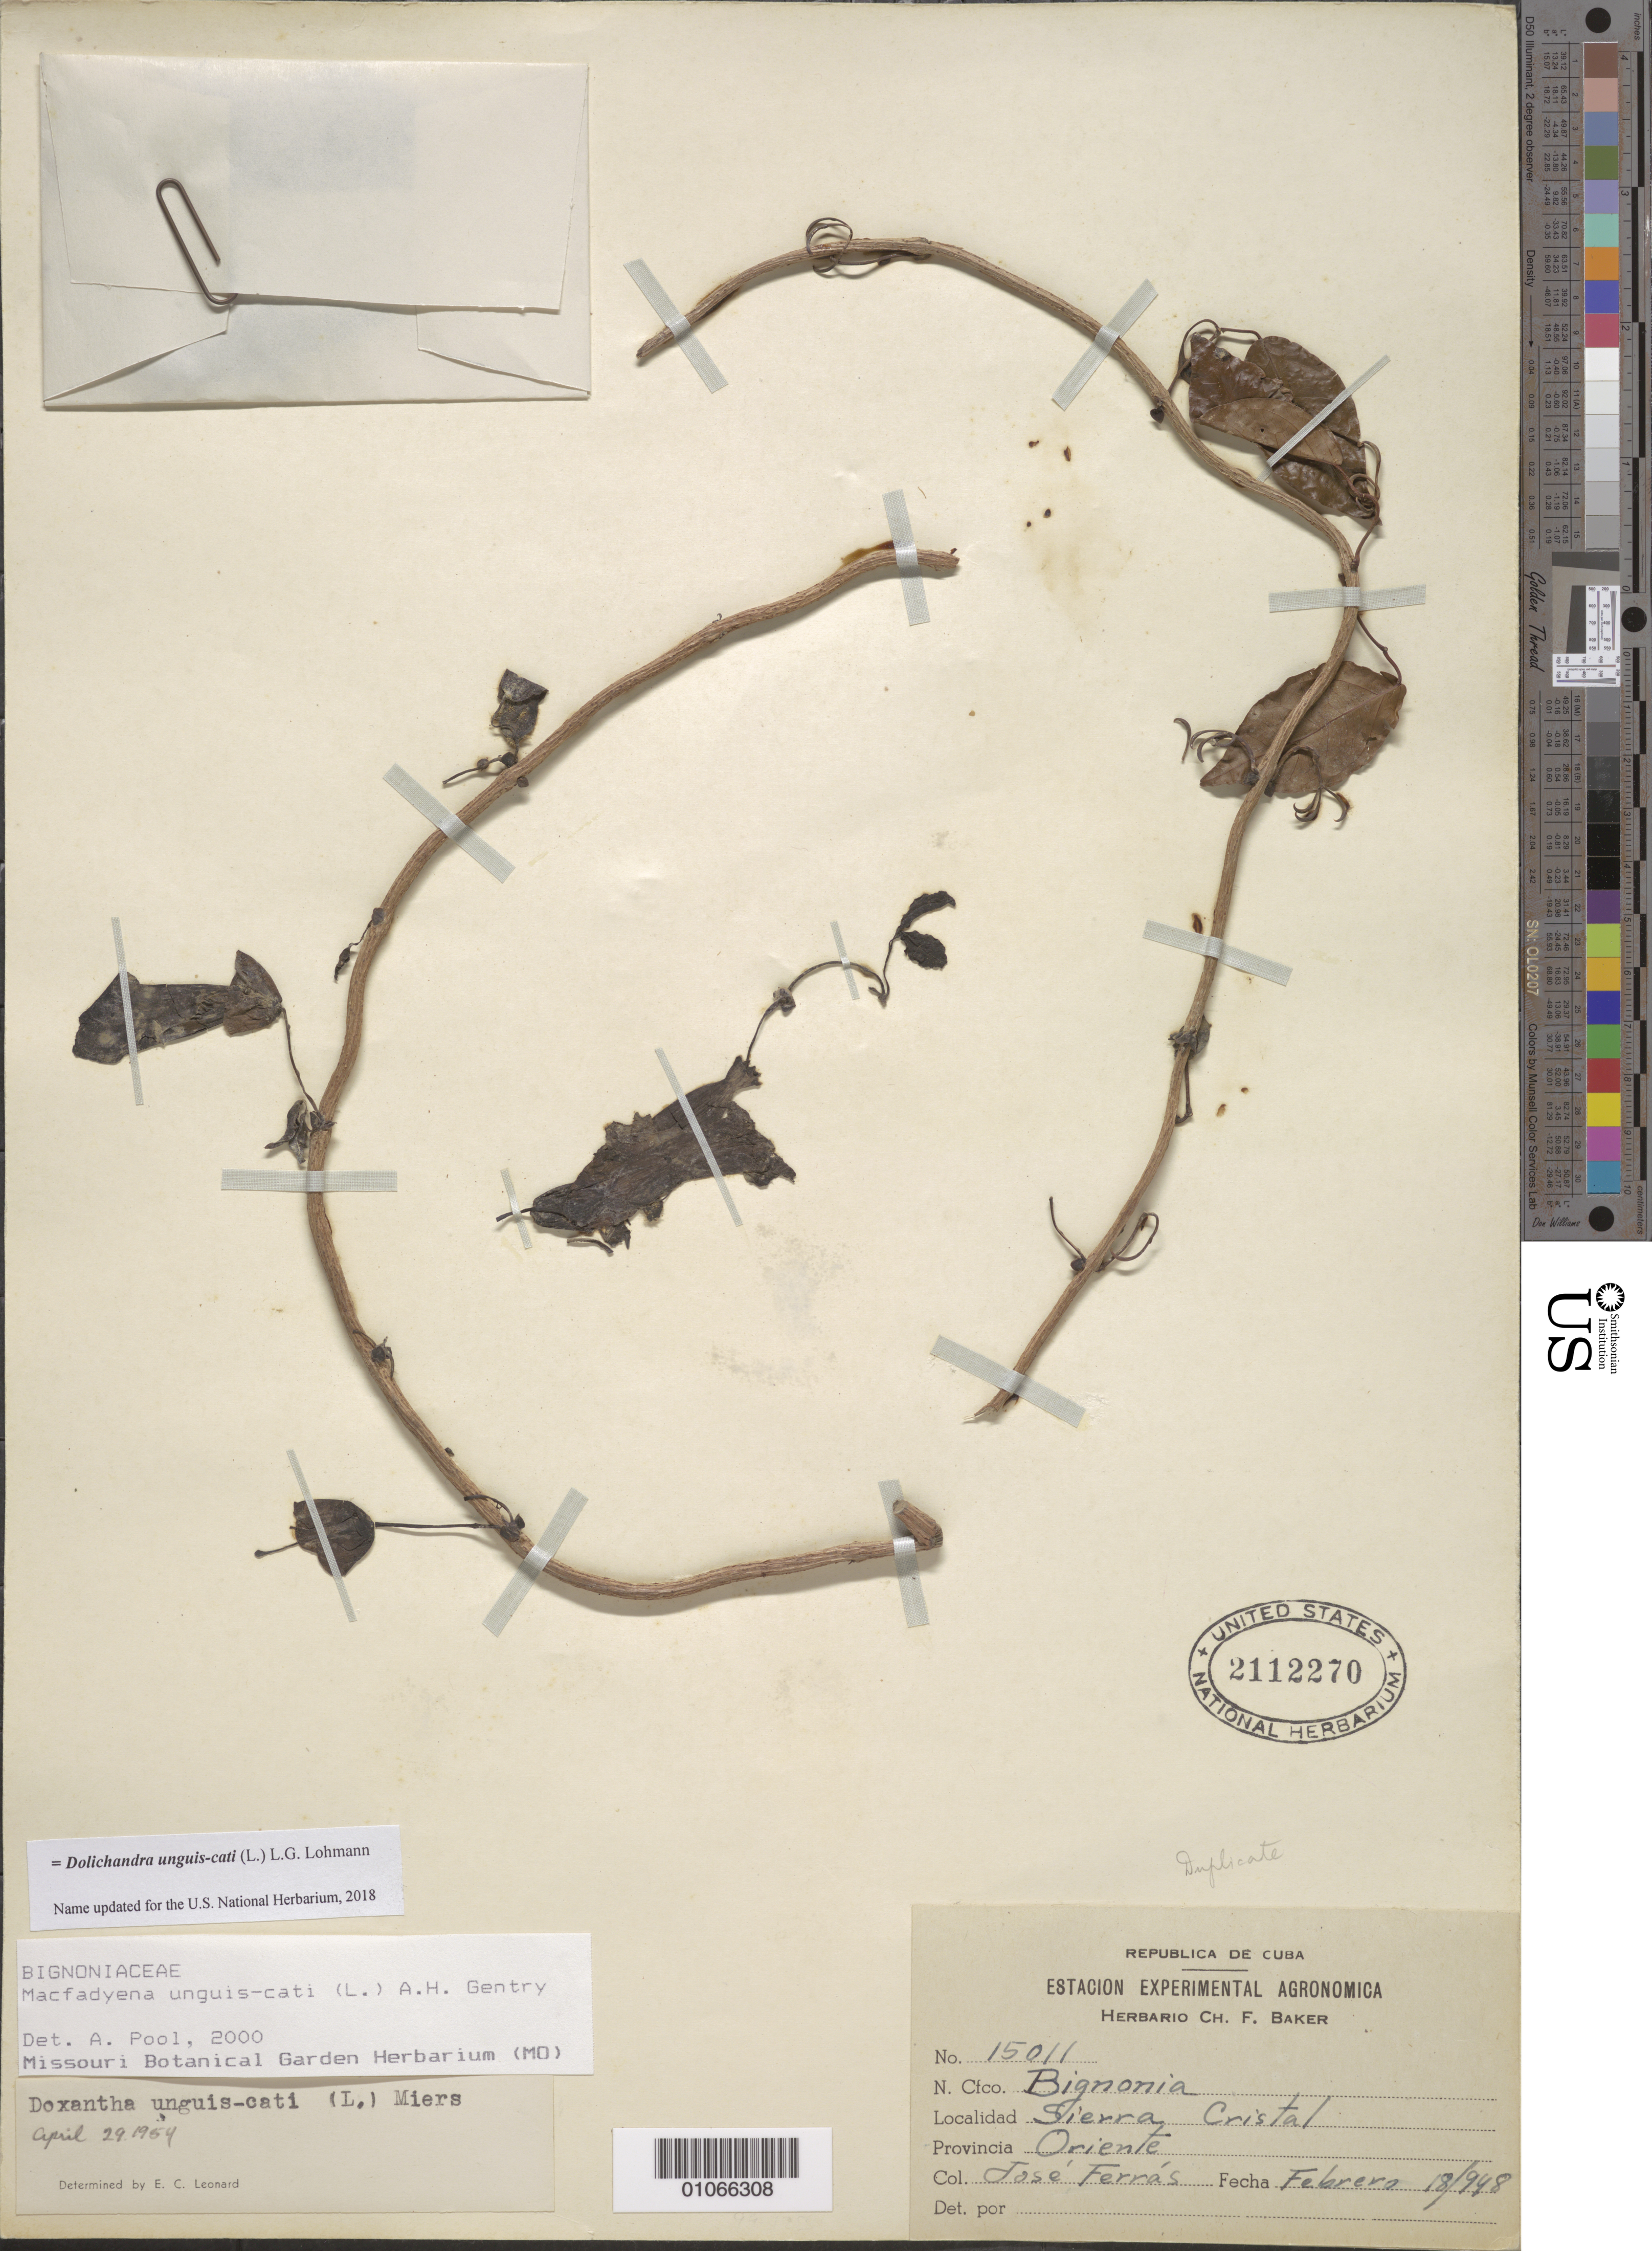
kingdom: Plantae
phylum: Tracheophyta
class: Magnoliopsida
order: Lamiales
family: Bignoniaceae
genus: Dolichandra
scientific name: Dolichandra unguis-cati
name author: (L.) L.G. Lohmann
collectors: J. Ferras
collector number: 15011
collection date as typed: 18 Feb 1948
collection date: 1948-02-18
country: Cuba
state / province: Oriente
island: Cuba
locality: Sierra Cristal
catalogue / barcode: US 2112270